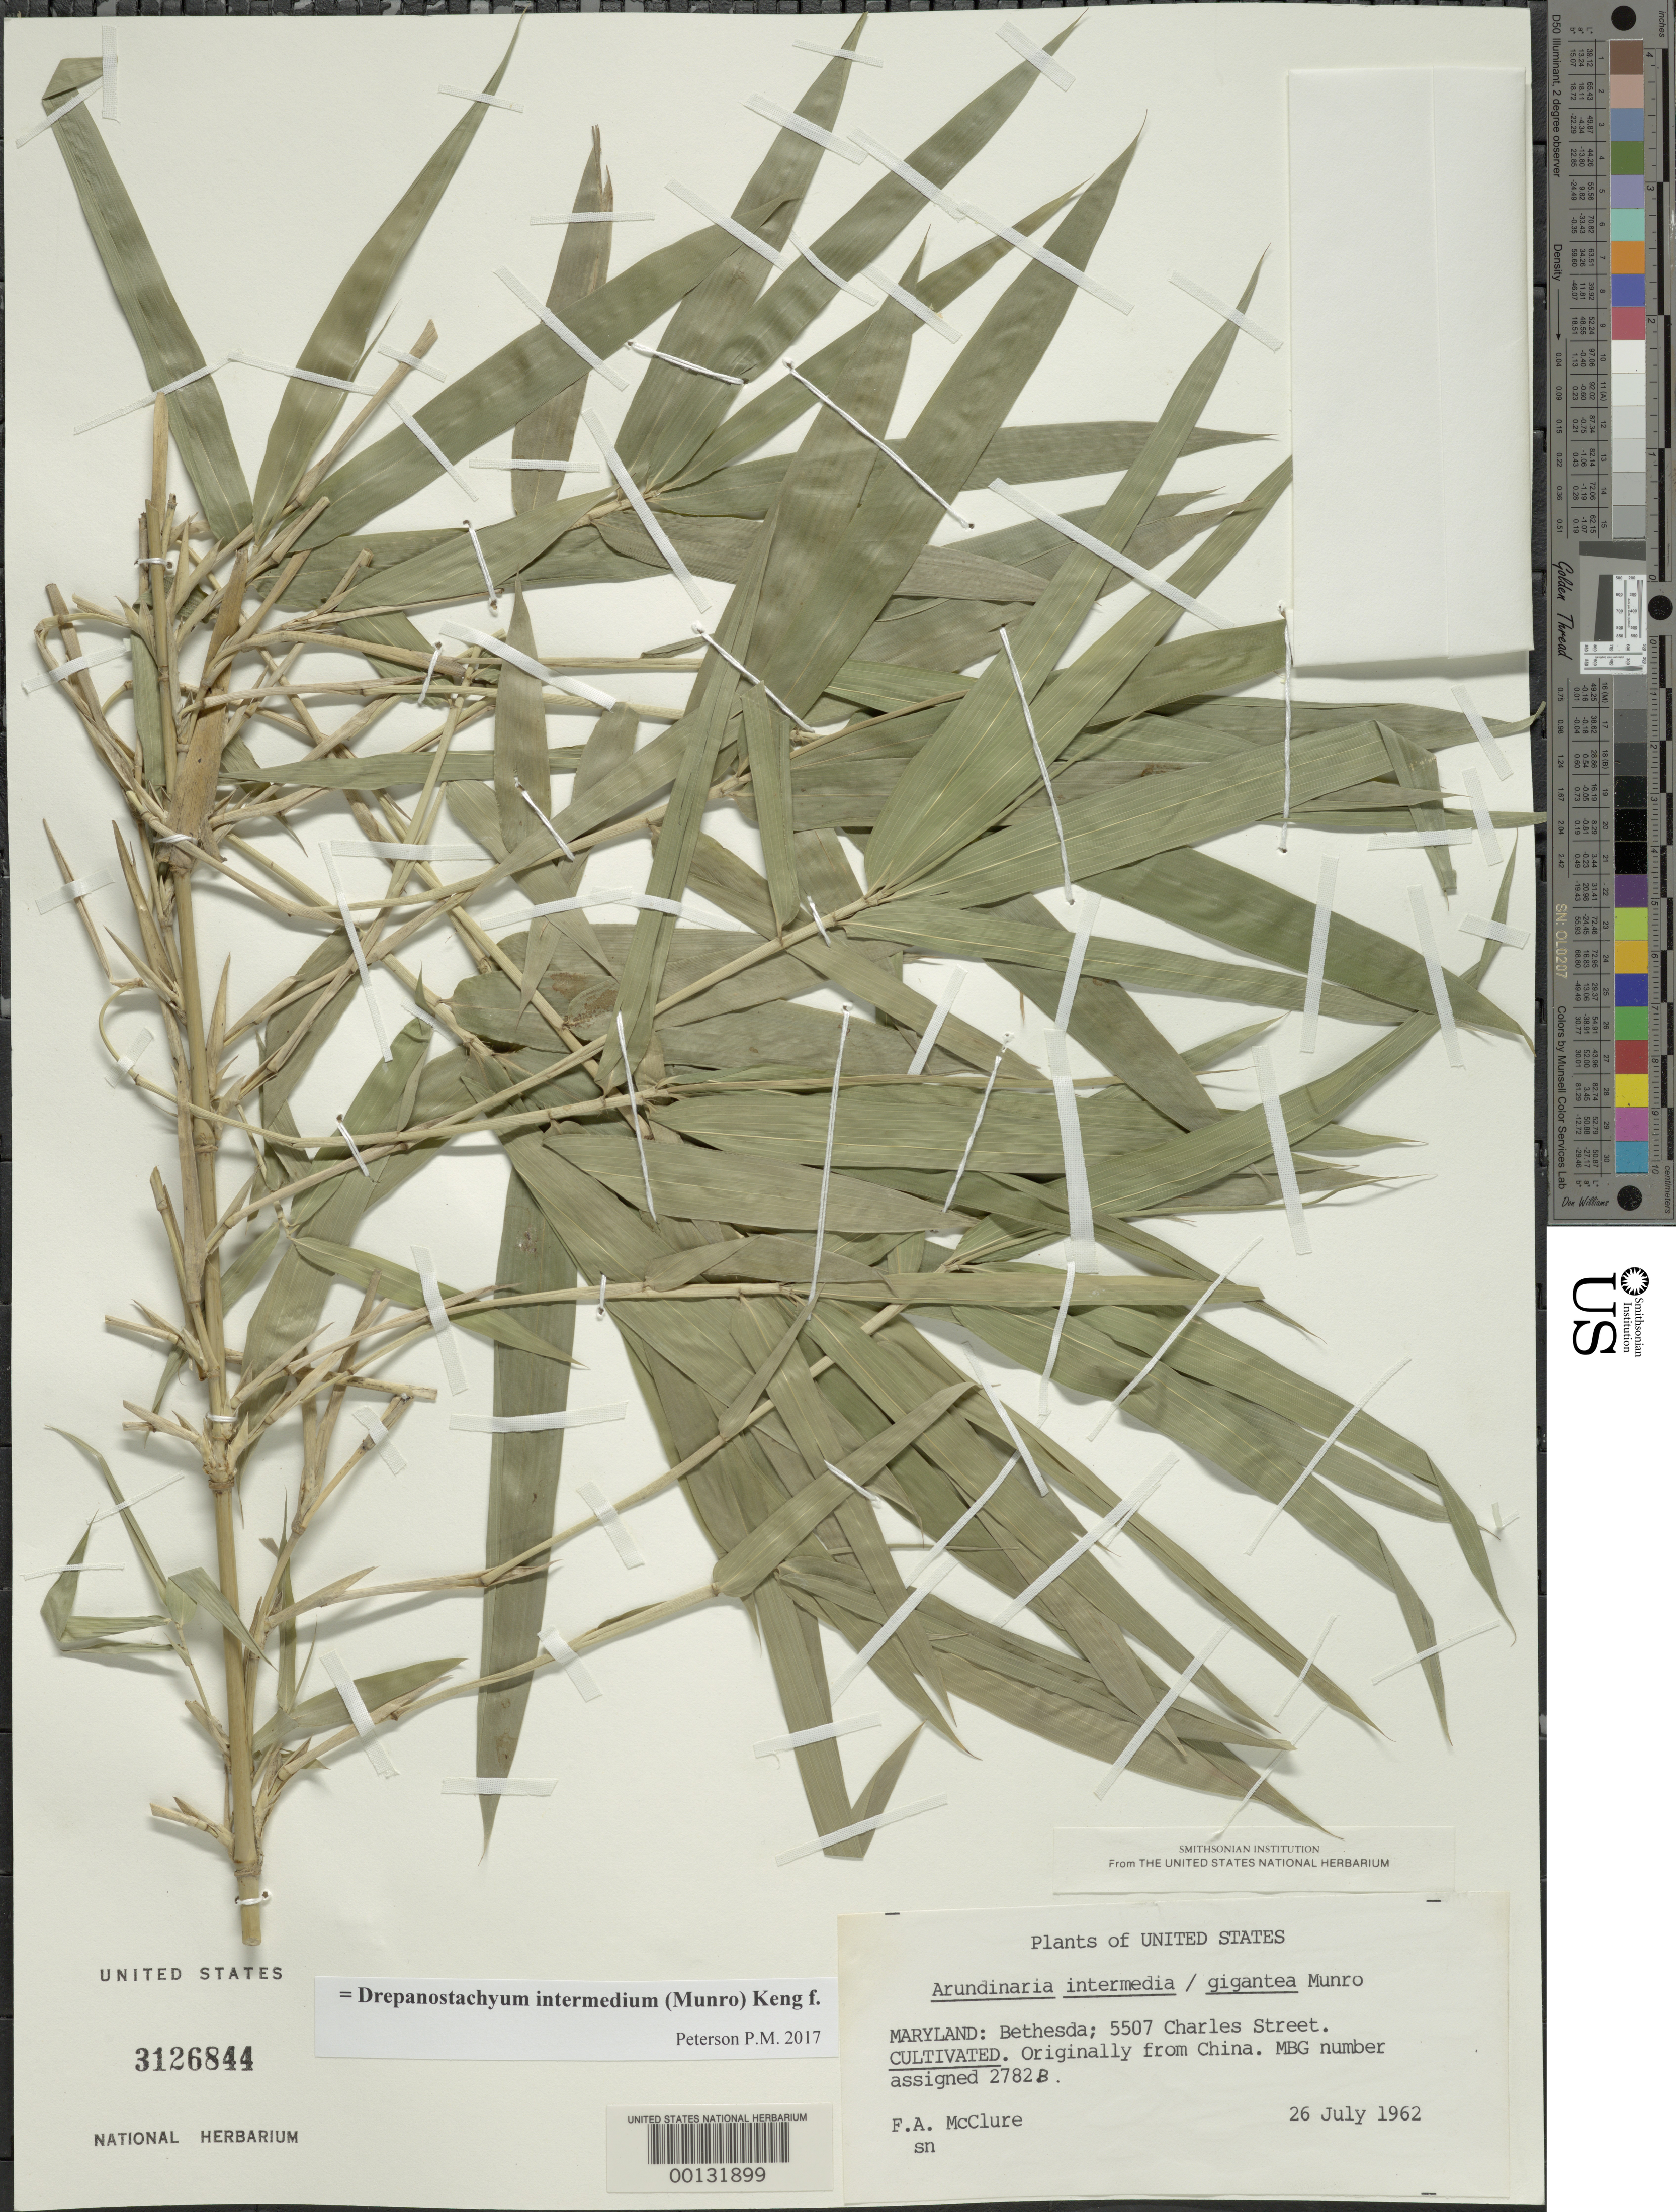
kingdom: Plantae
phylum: Tracheophyta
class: Liliopsida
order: Poales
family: Poaceae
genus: Drepanostachyum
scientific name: Drepanostachyum intermedium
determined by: Poaceae Reorganization Project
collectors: F. A. McClure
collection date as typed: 26 Jul 1962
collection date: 1962-07-26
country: United States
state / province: Maryland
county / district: Montgomery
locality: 5507 Charles Street, Bethesda (McClure's garden)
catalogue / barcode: US 3126844